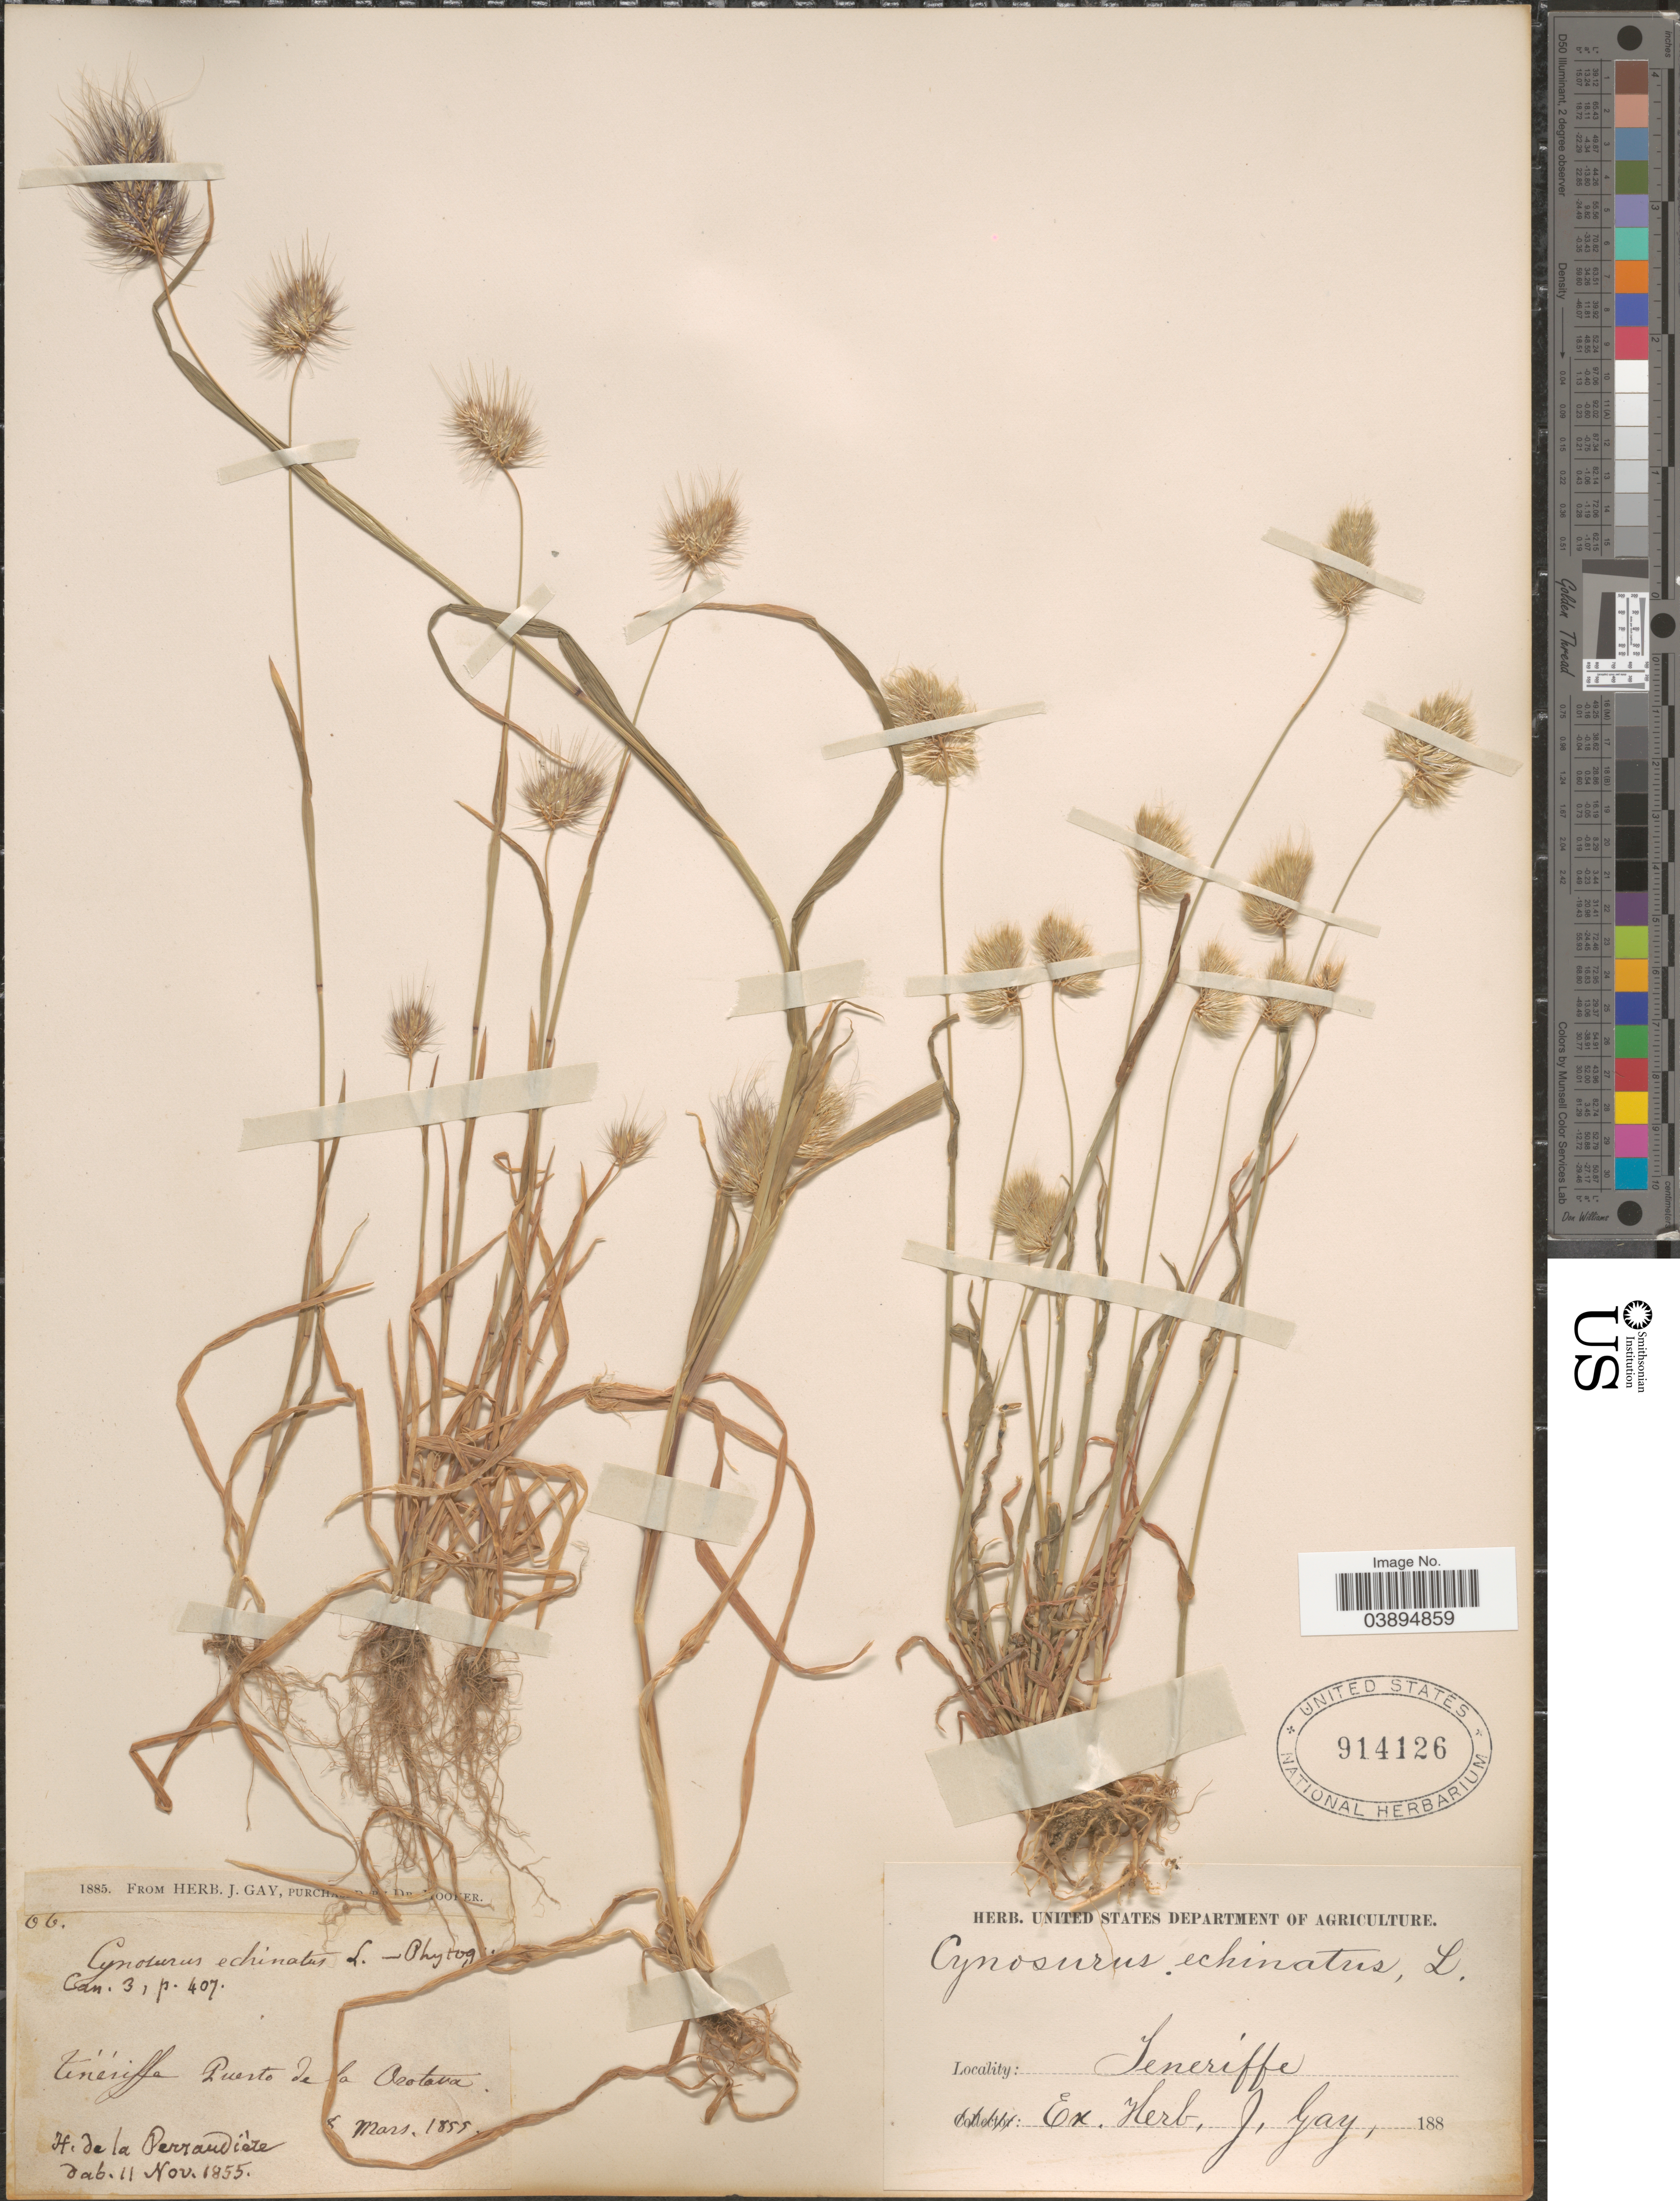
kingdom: Plantae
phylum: Tracheophyta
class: Liliopsida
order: Poales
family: Poaceae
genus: Cynosurus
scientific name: Cynosurus echinatus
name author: L.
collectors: H. de la Perraudière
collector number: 66*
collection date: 1855-03-08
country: Spain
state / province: Canarias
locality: Teneriffe. Puerto de la Orotava.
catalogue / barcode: US 914126